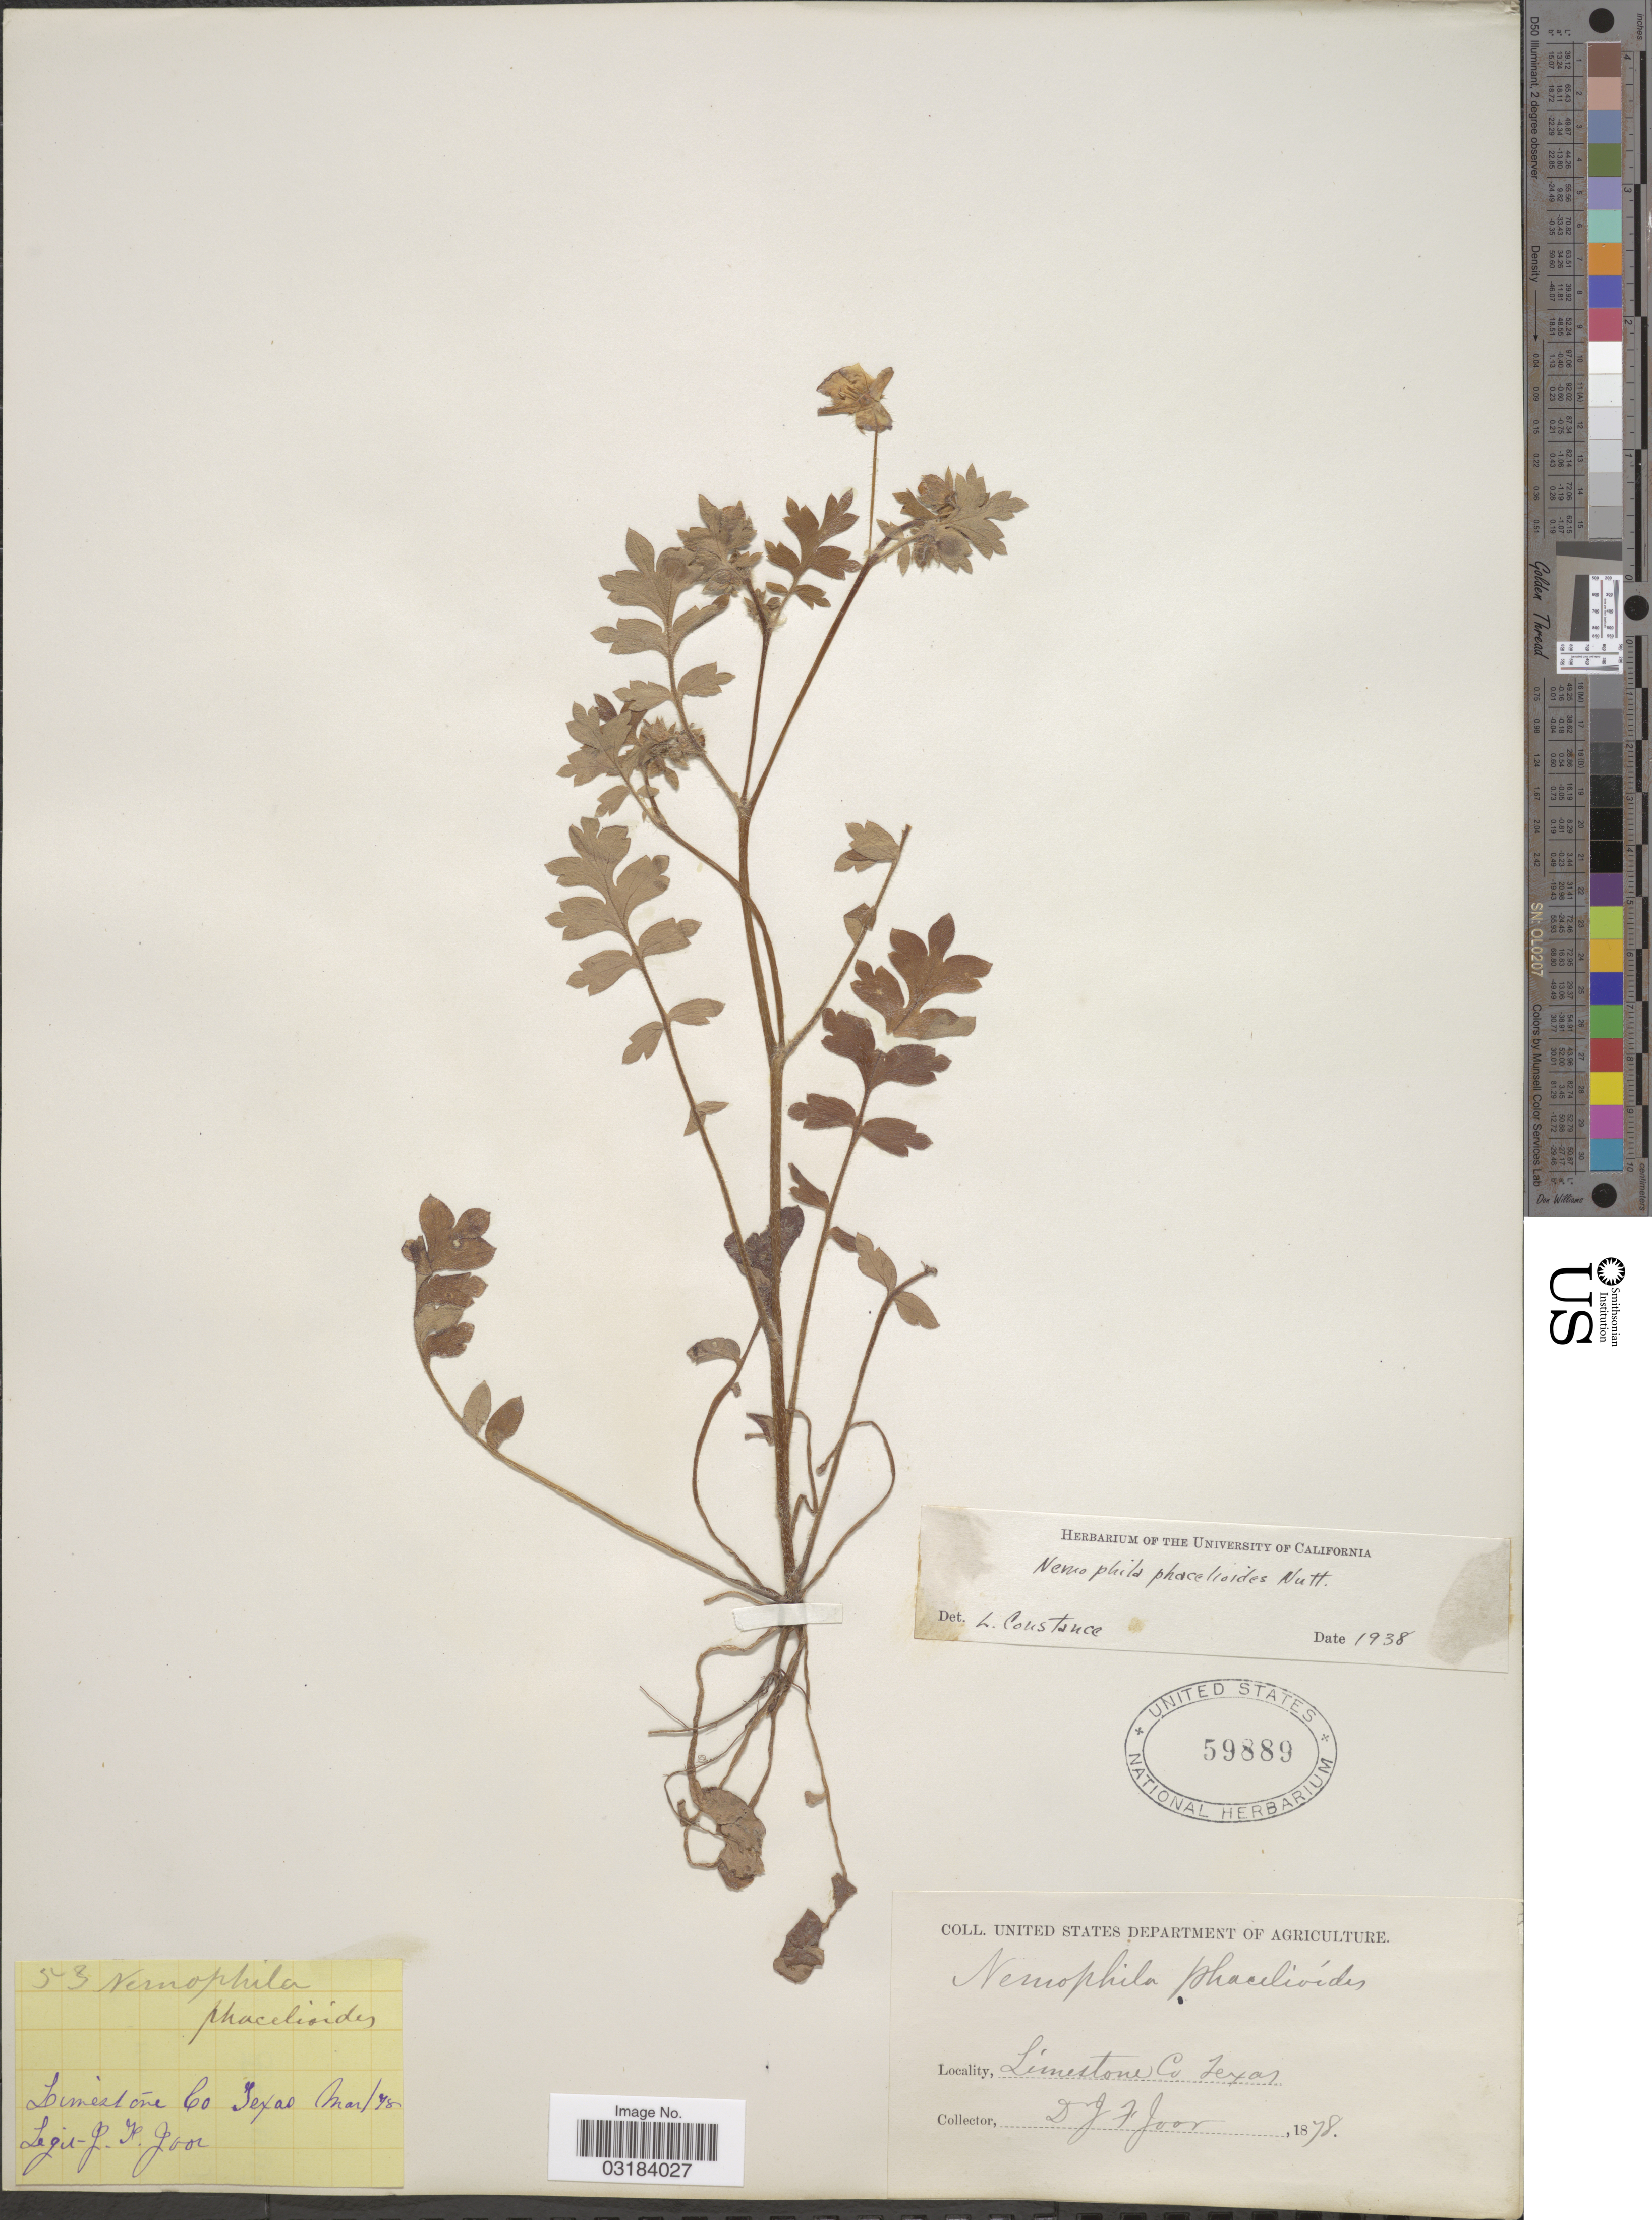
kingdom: Plantae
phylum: Tracheophyta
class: Magnoliopsida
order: Boraginales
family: Hydrophyllaceae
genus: Nemophila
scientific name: Nemophila phacelioides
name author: W.P.C. Barton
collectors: J. F. Joor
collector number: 53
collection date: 1878-03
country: United States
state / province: Texas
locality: Limestone Co.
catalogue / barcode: US 59889